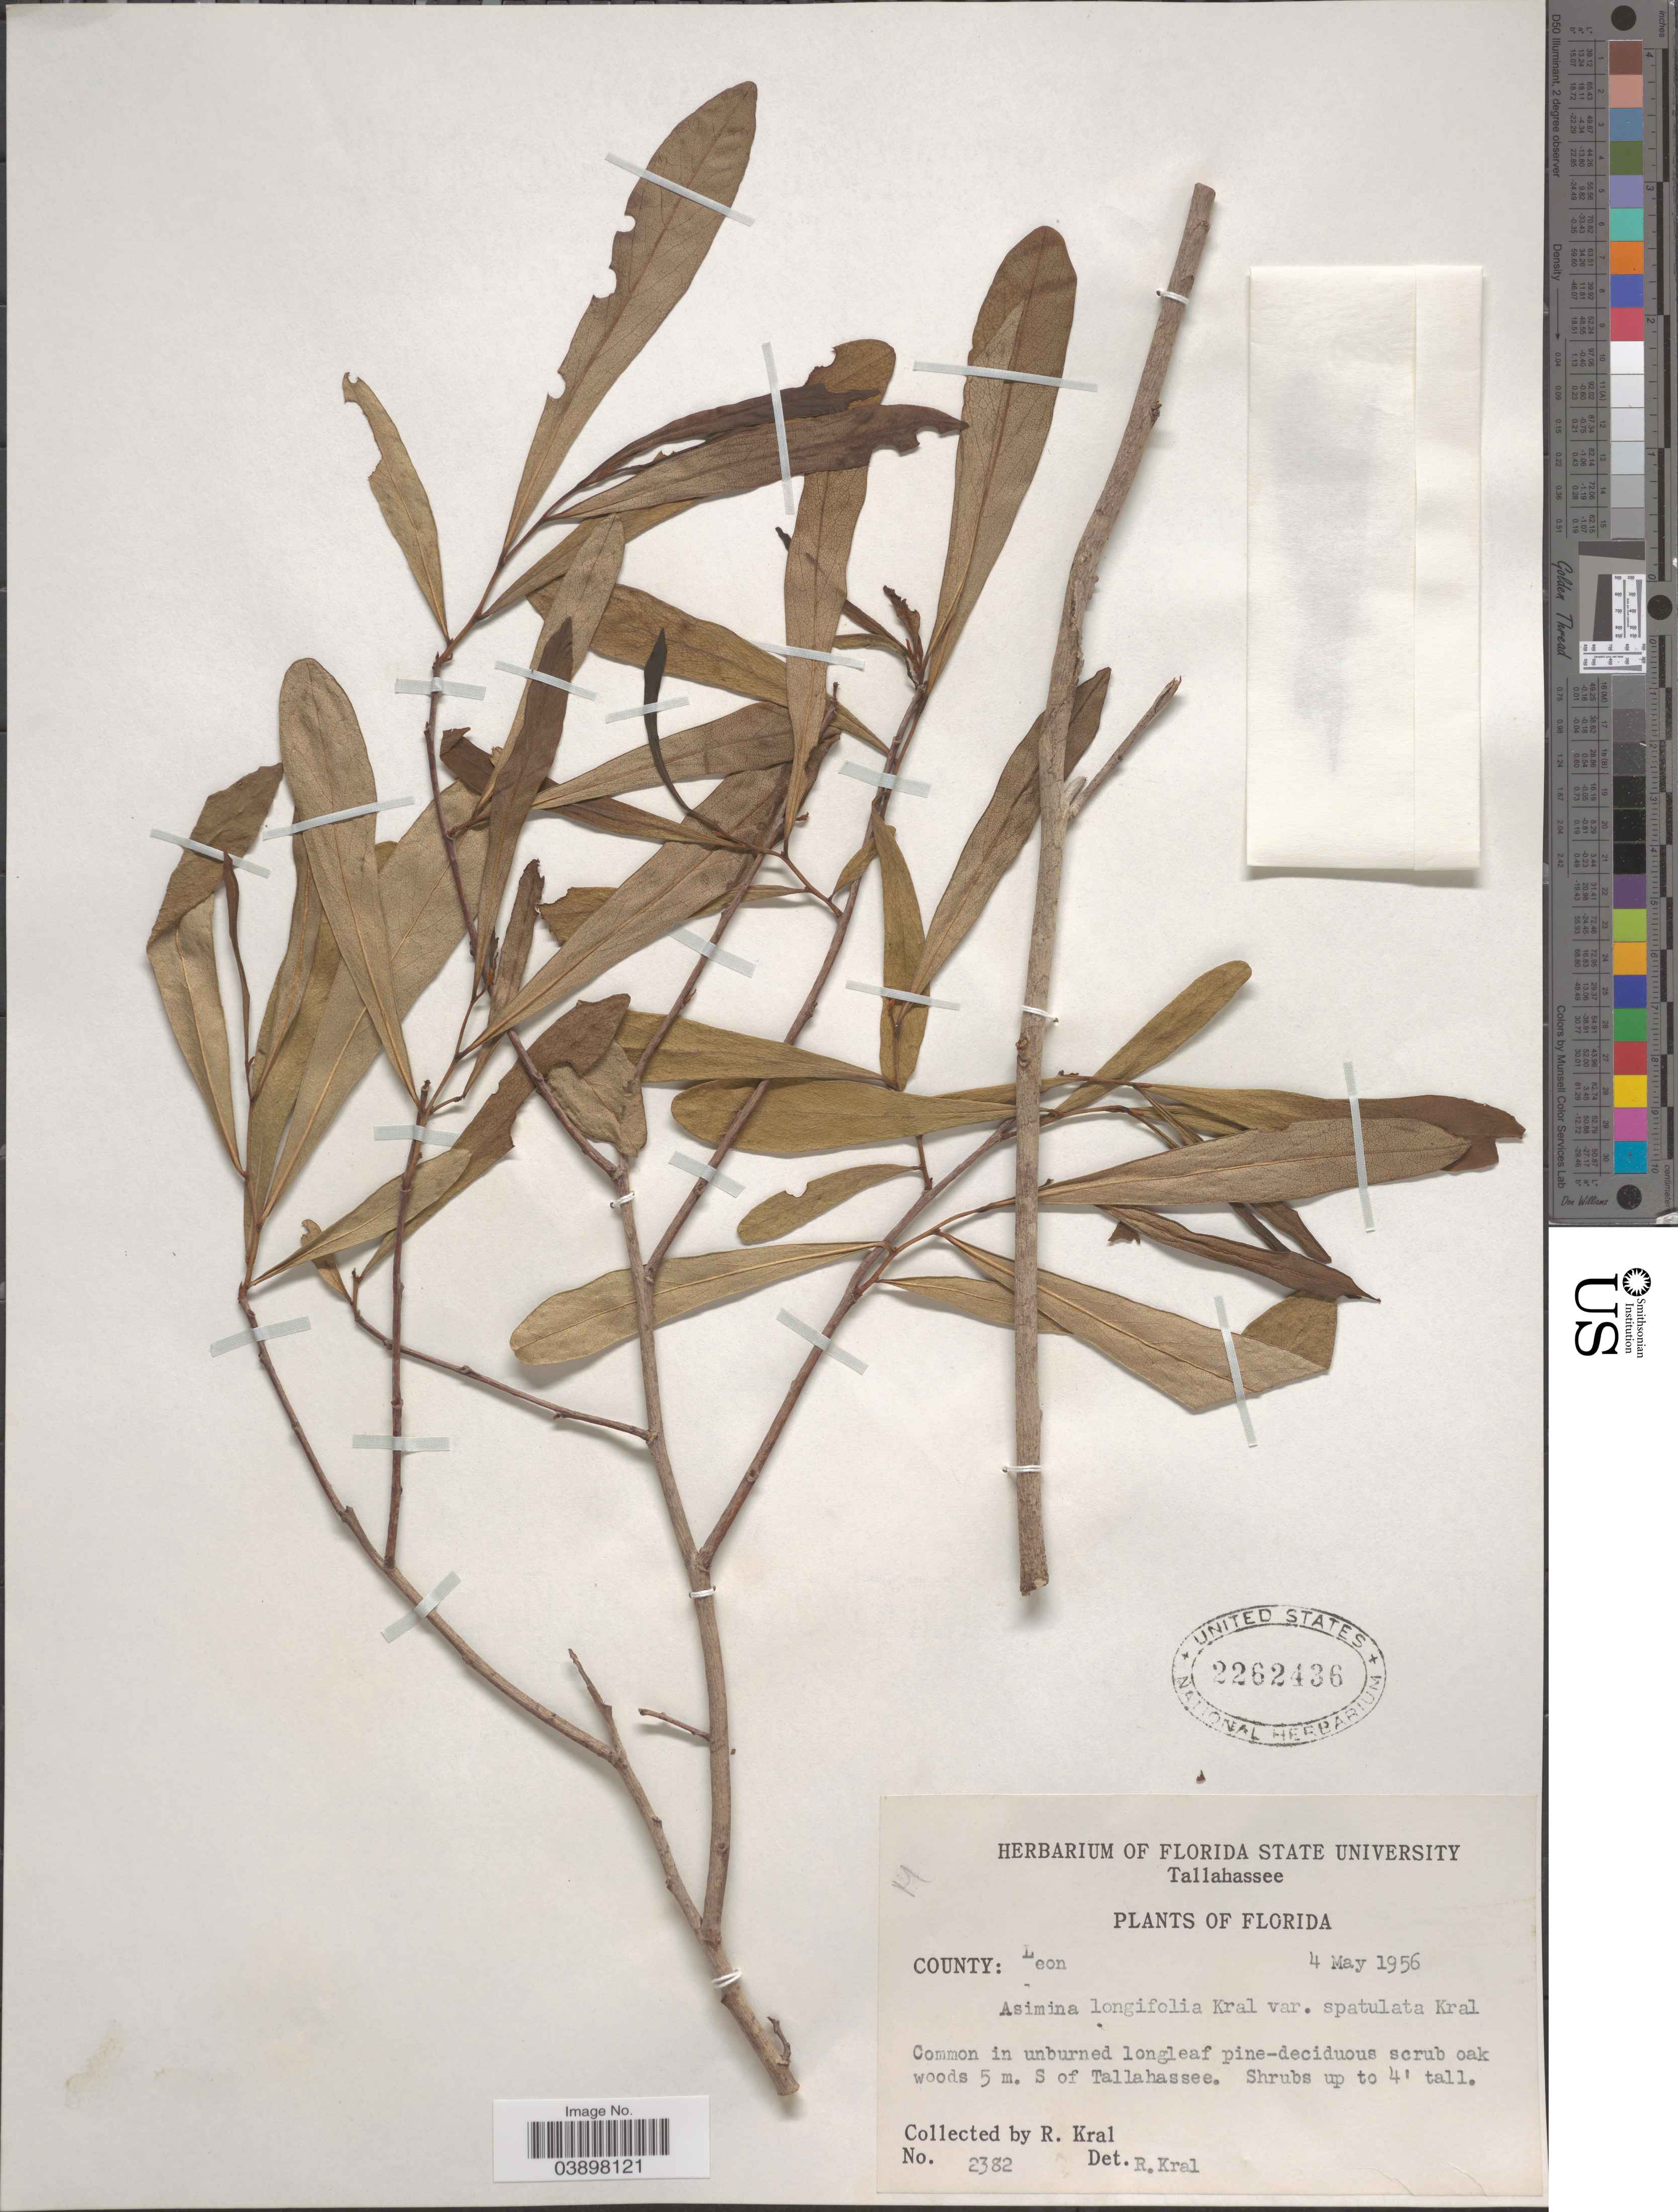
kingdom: Plantae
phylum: Tracheophyta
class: Magnoliopsida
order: Magnoliales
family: Annonaceae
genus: Asimina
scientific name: Asimina longifolia var. spatulata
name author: Kral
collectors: R. Kral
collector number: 2382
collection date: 1956-05-04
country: United States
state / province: Florida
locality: County: Leon. 5 mi. S. of Tallahassee.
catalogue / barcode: US 2262436